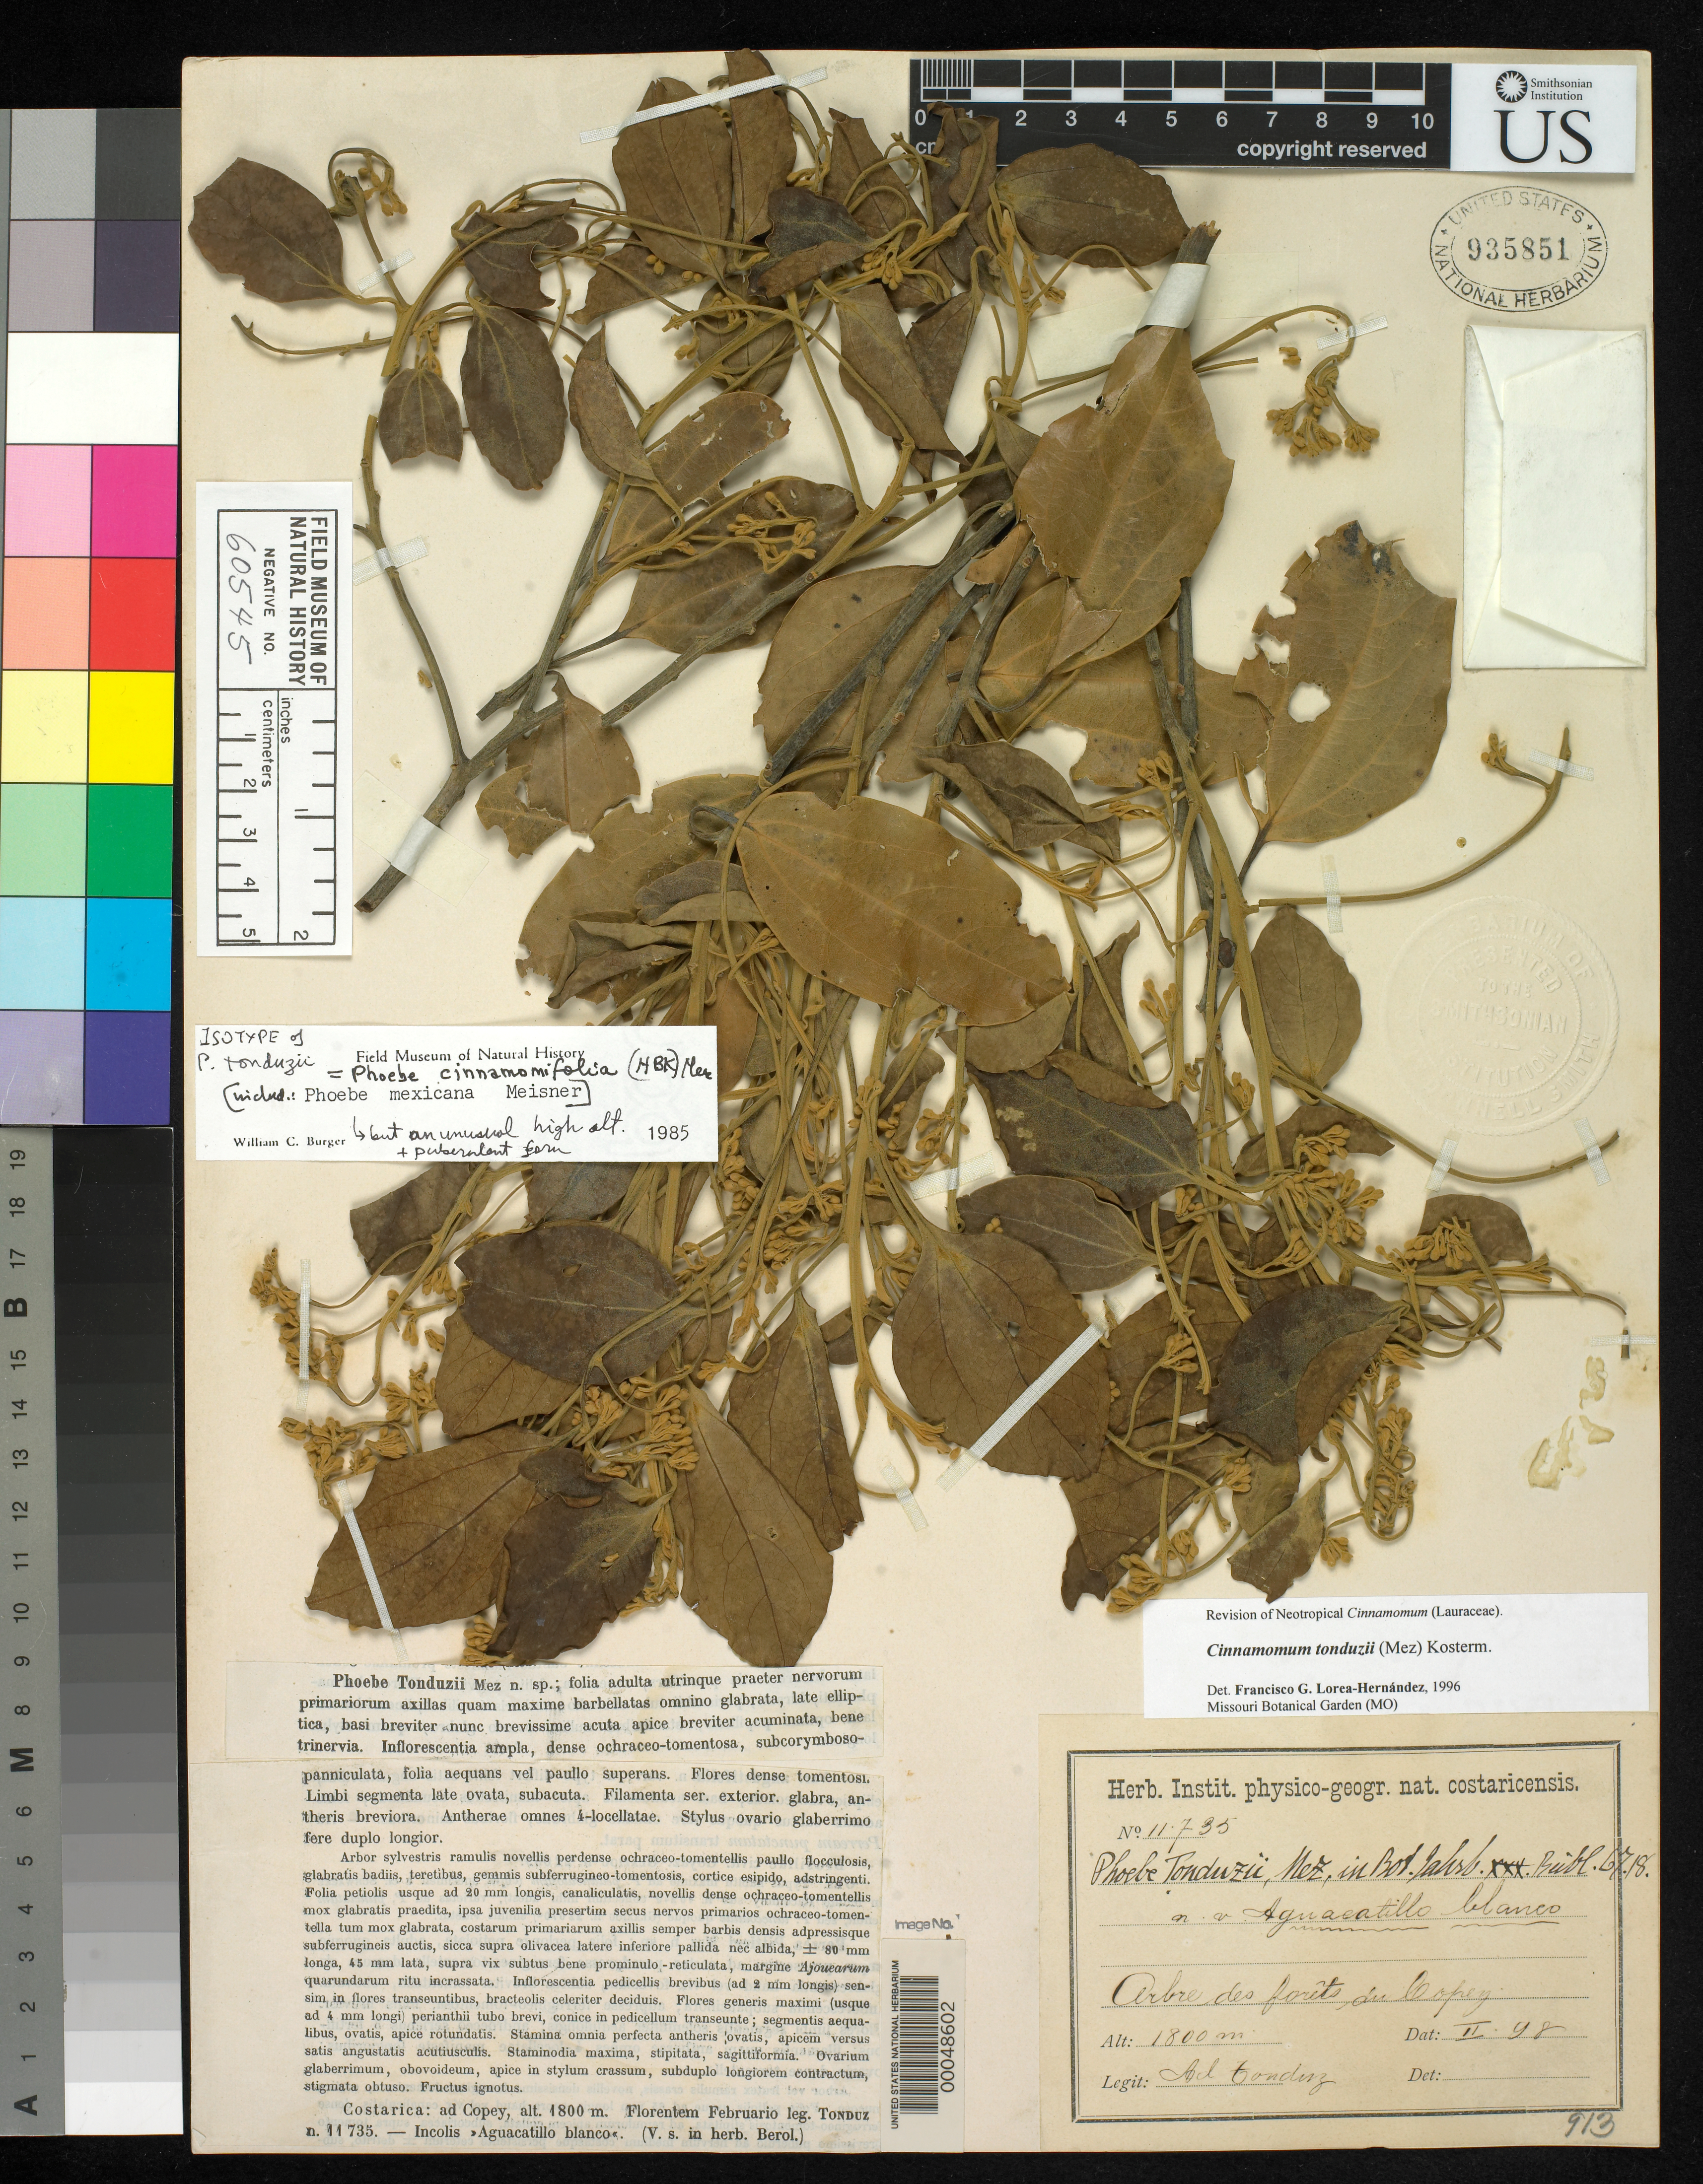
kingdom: Plantae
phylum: Tracheophyta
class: Magnoliopsida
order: Laurales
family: Lauraceae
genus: Phoebe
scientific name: Phoebe tonduzii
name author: Mez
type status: Isotype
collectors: A. Tonduz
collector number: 11735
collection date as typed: Feb 1898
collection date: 1898-02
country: Costa Rica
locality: Forets du Copey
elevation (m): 1800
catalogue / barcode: US 935851